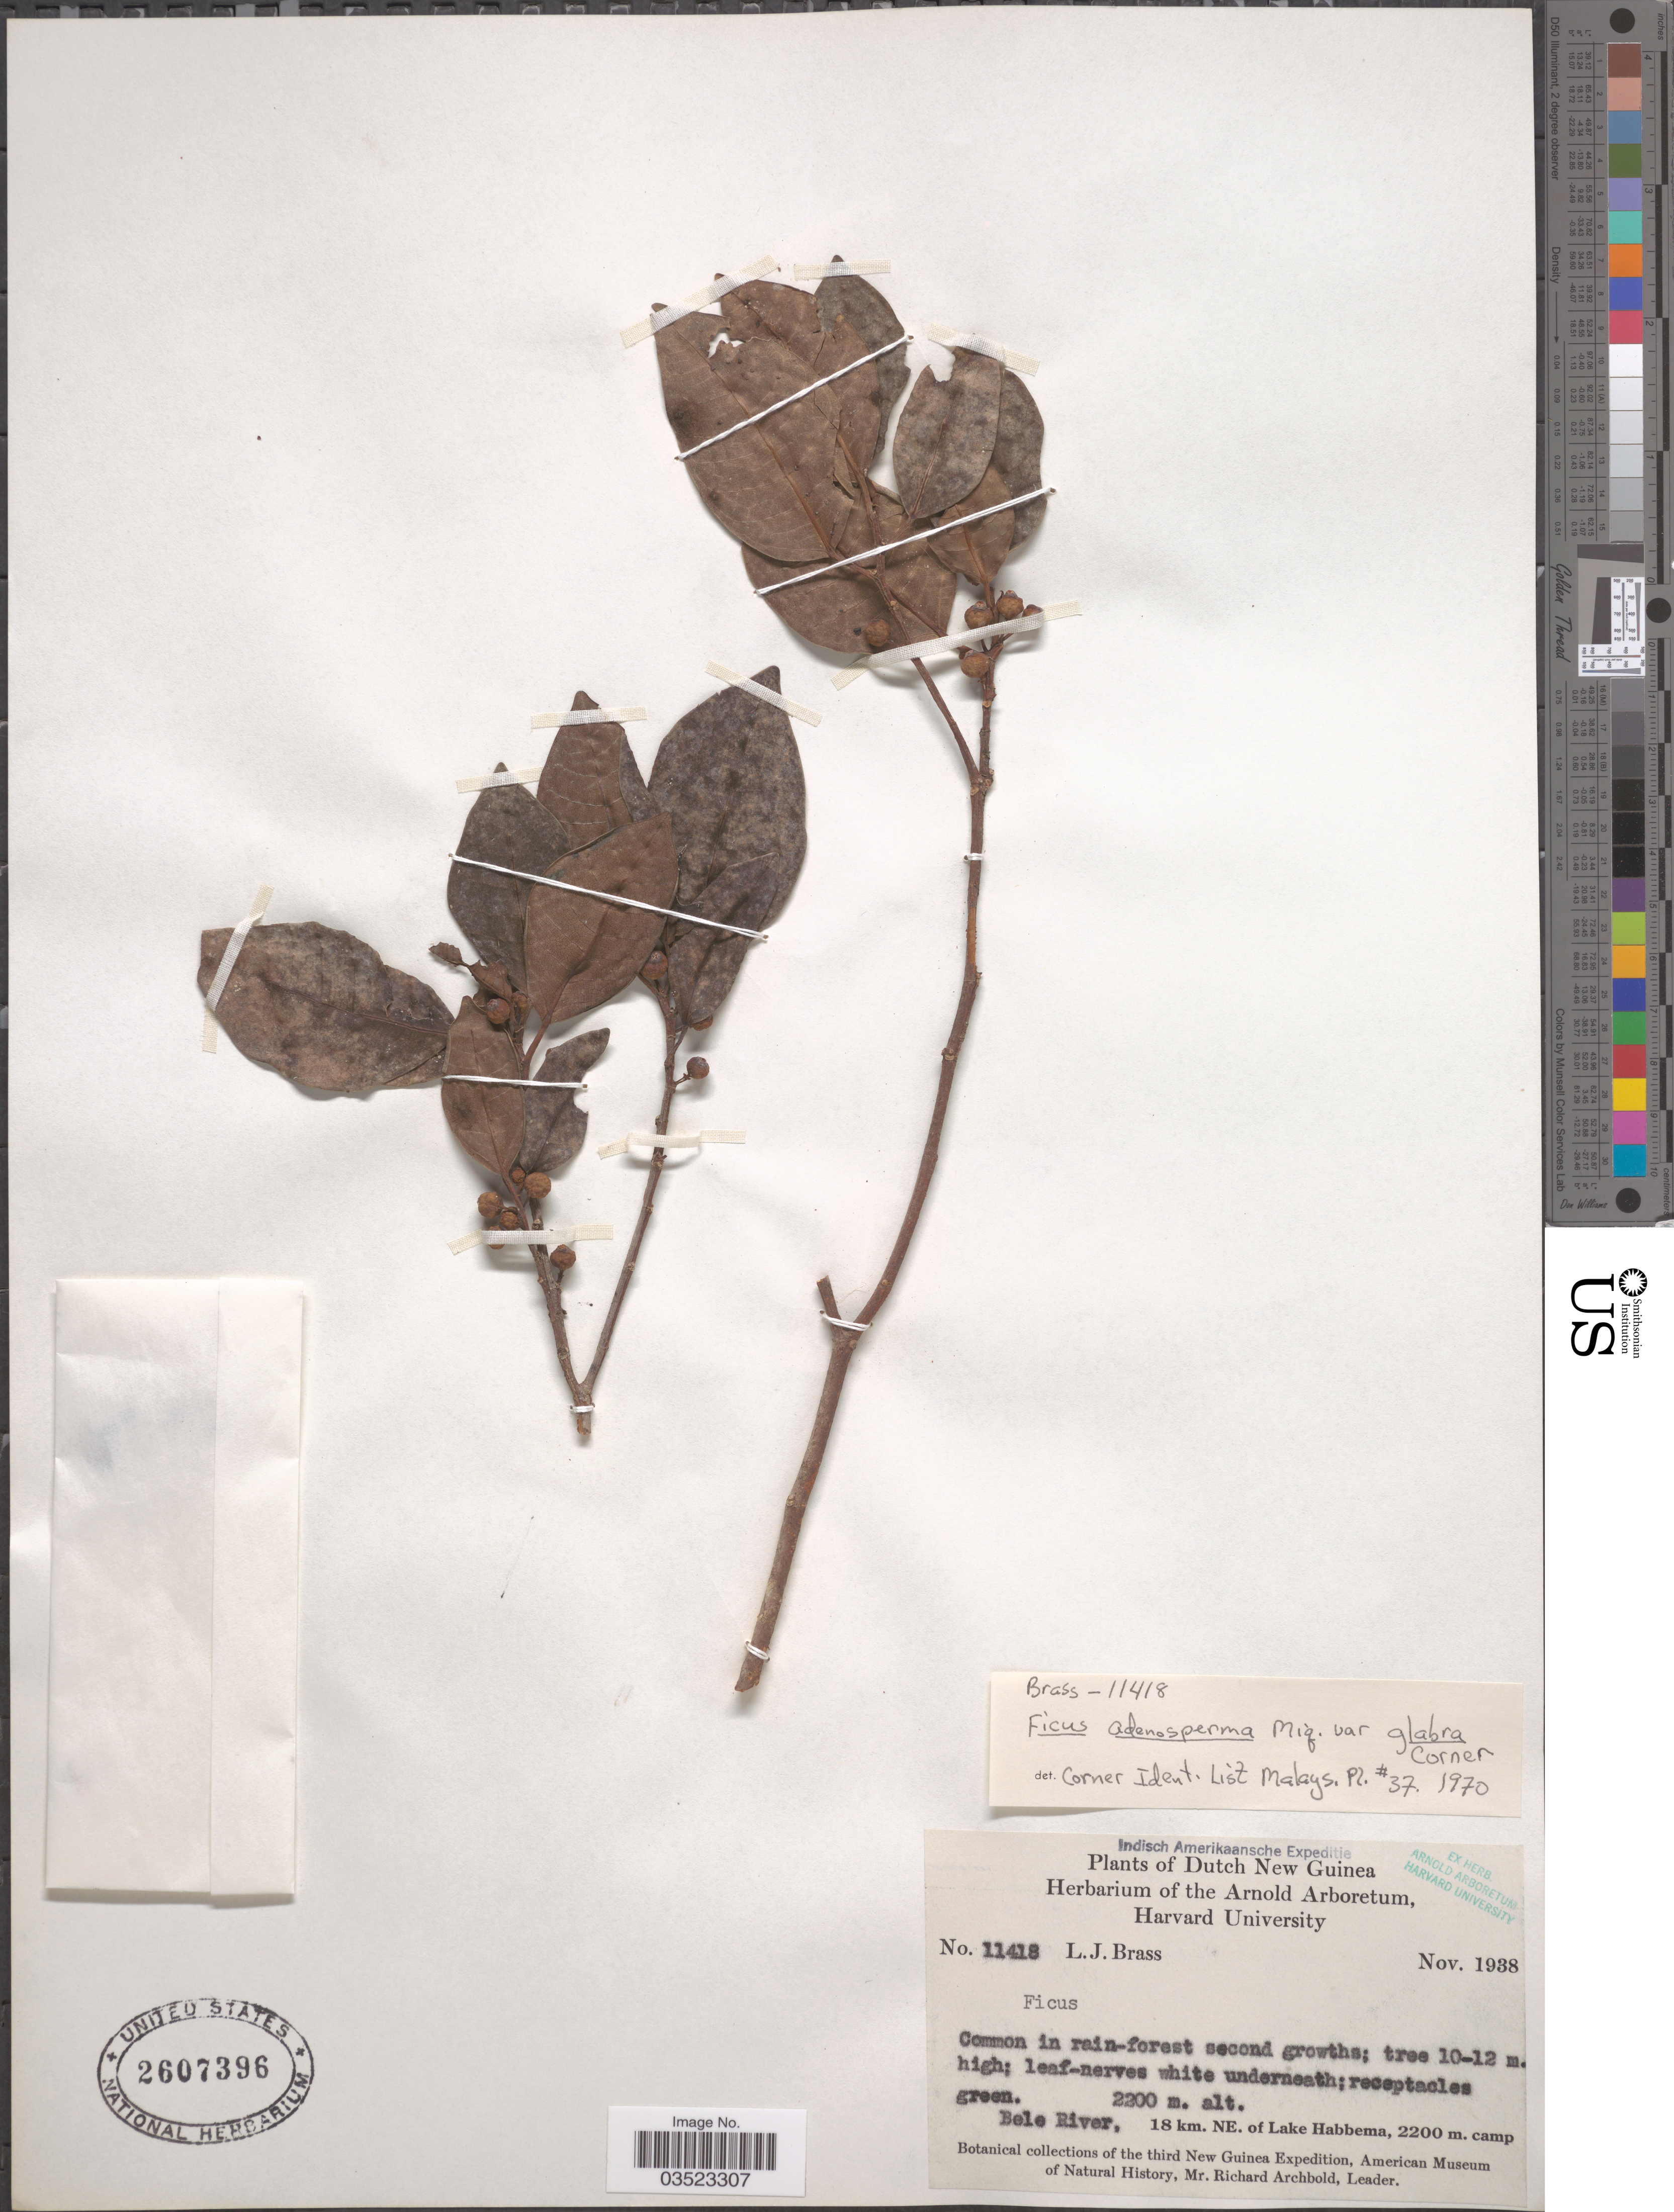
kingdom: Plantae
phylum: Tracheophyta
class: Magnoliopsida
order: Rosales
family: Moraceae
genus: Ficus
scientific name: Ficus adenosperma var. glabra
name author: Miq.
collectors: L. J. Brass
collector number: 11418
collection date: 1938-11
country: Indonesia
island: New Guinea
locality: Indisch Amerikaansche Expeditie. Dutch New Guinea. Bele River, 18 km. NE. of Lake Habbema. The third New Guinea Expedition.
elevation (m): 2200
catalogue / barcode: US 2607396